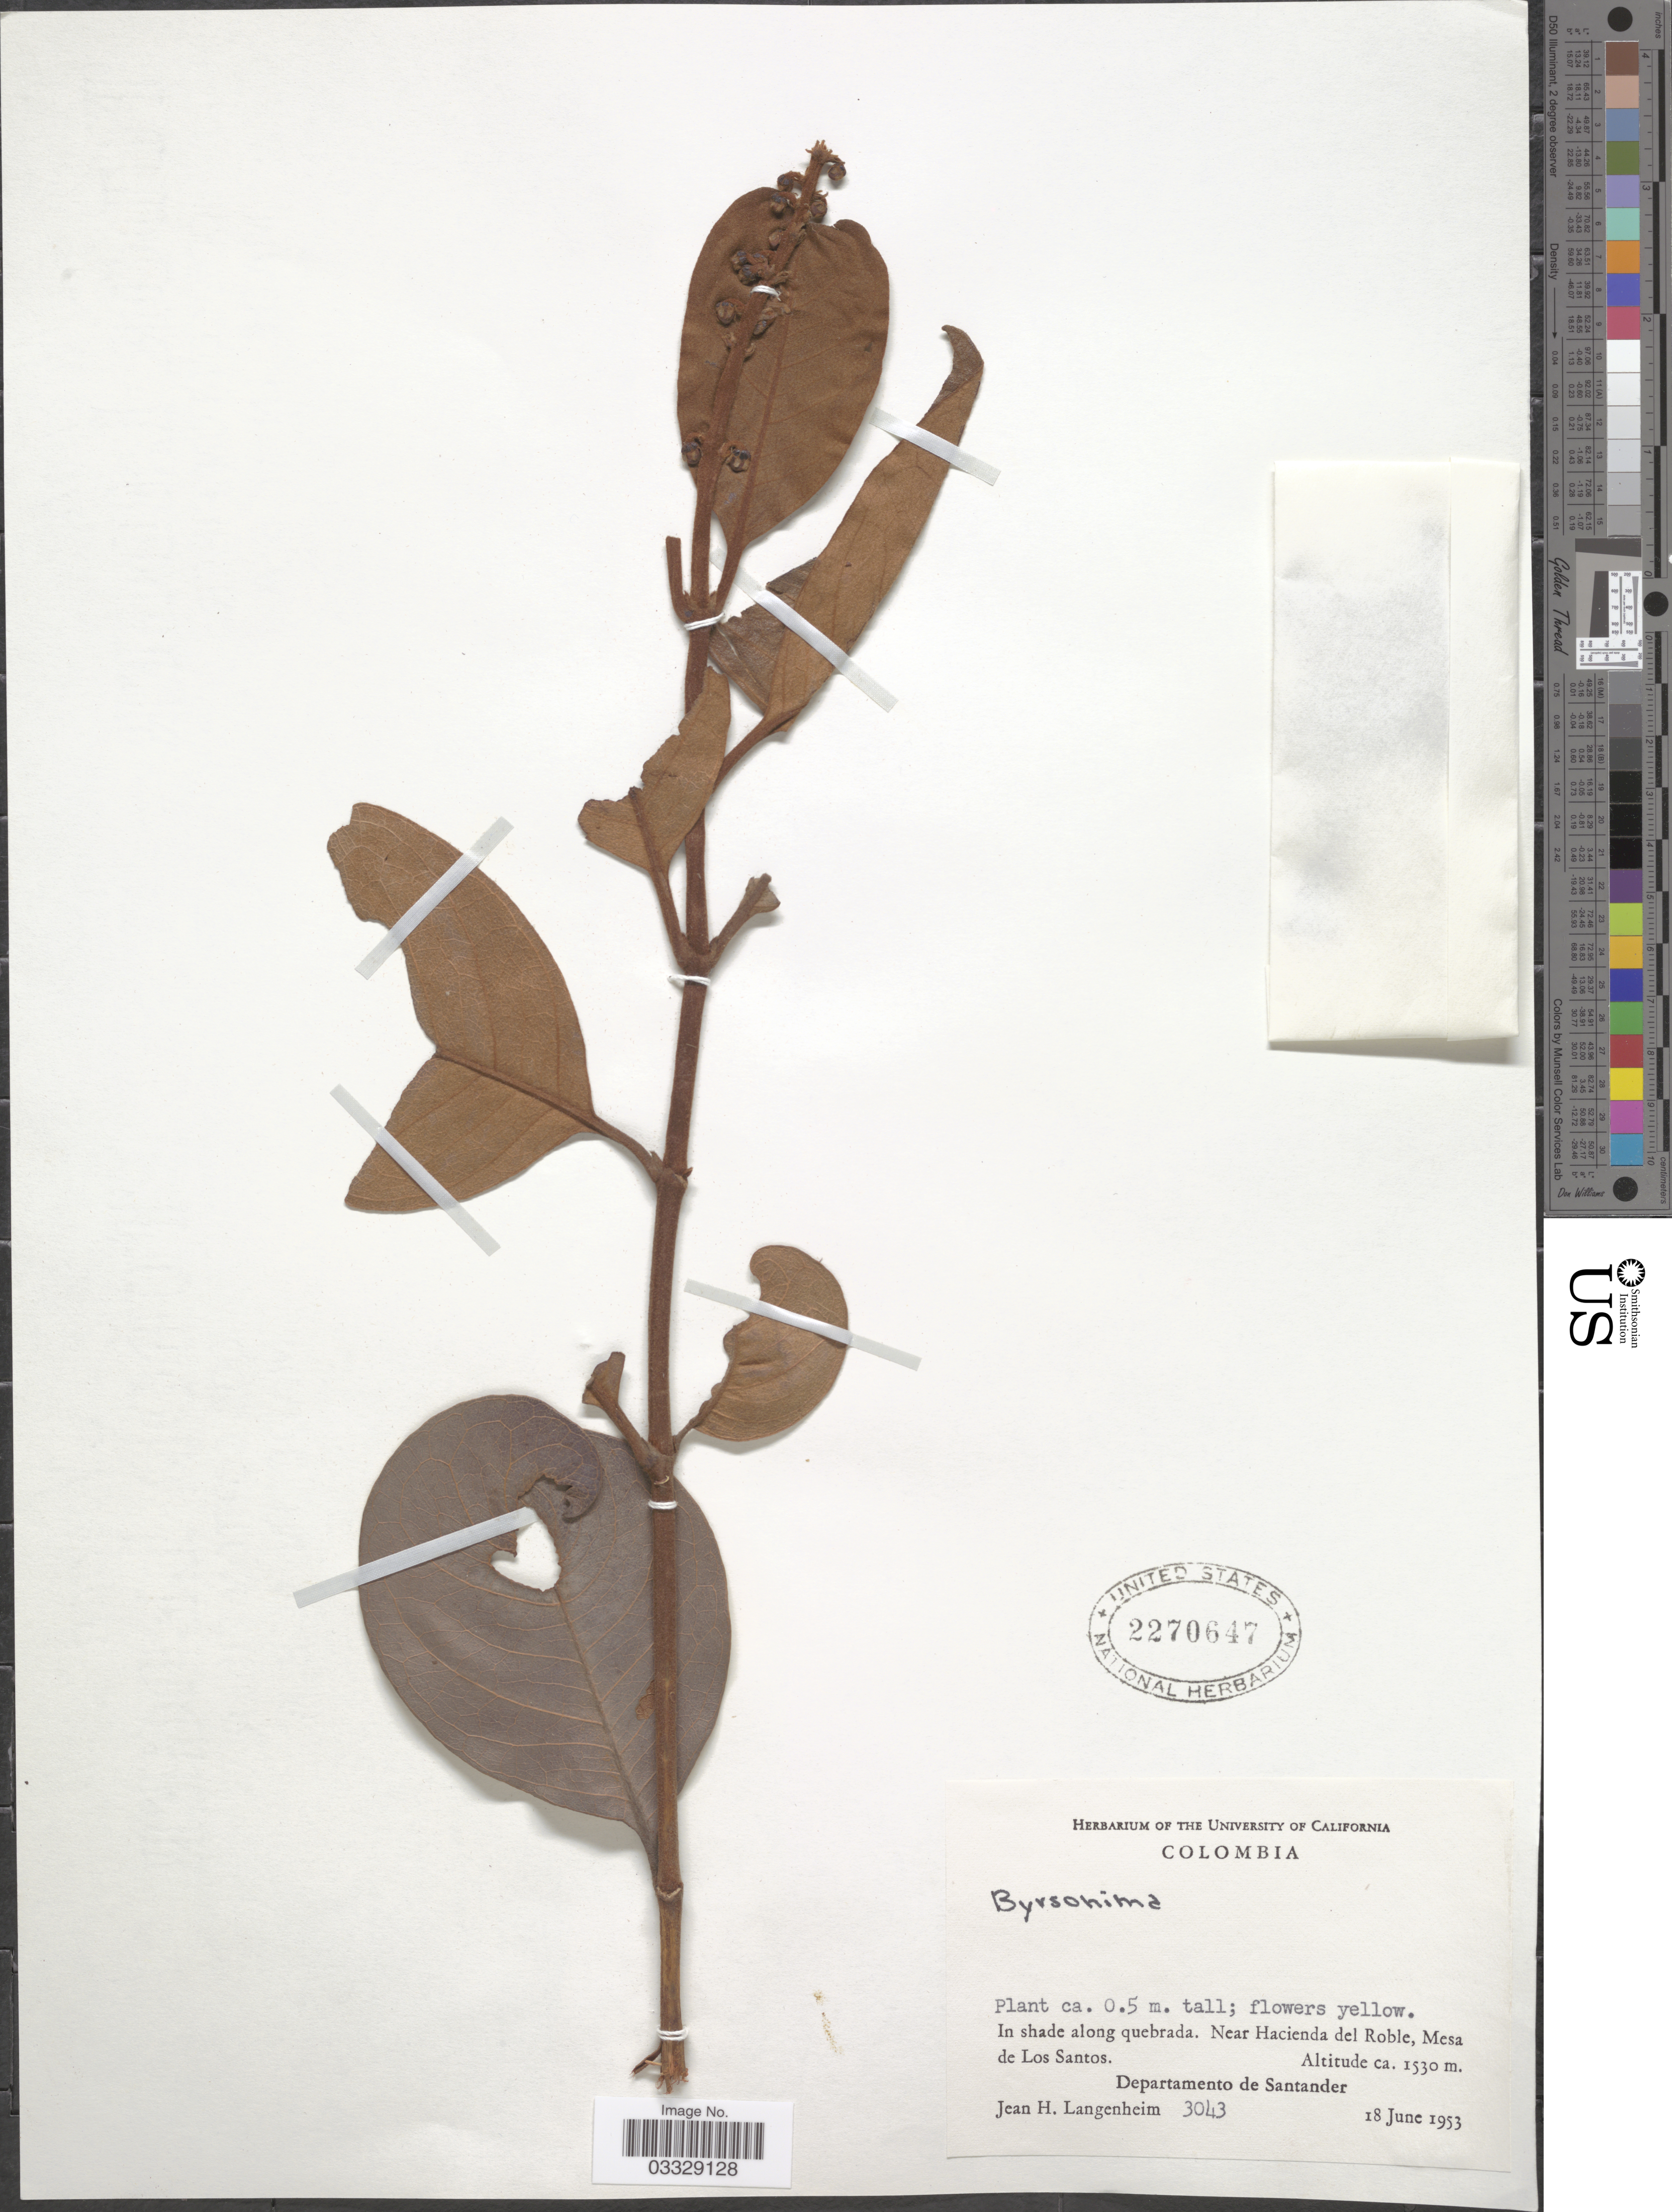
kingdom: Plantae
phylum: Tracheophyta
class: Magnoliopsida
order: Malpighiales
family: Malpighiaceae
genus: Byrsonima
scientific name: Byrsonima sp.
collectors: J. H. Langenheim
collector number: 3043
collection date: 1953-06-18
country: Colombia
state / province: Santander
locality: In shade along quebrada. Near Hacienda del Roble, Mesa de Los Santos. Departamento de Santander.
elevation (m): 1530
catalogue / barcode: US 2270647